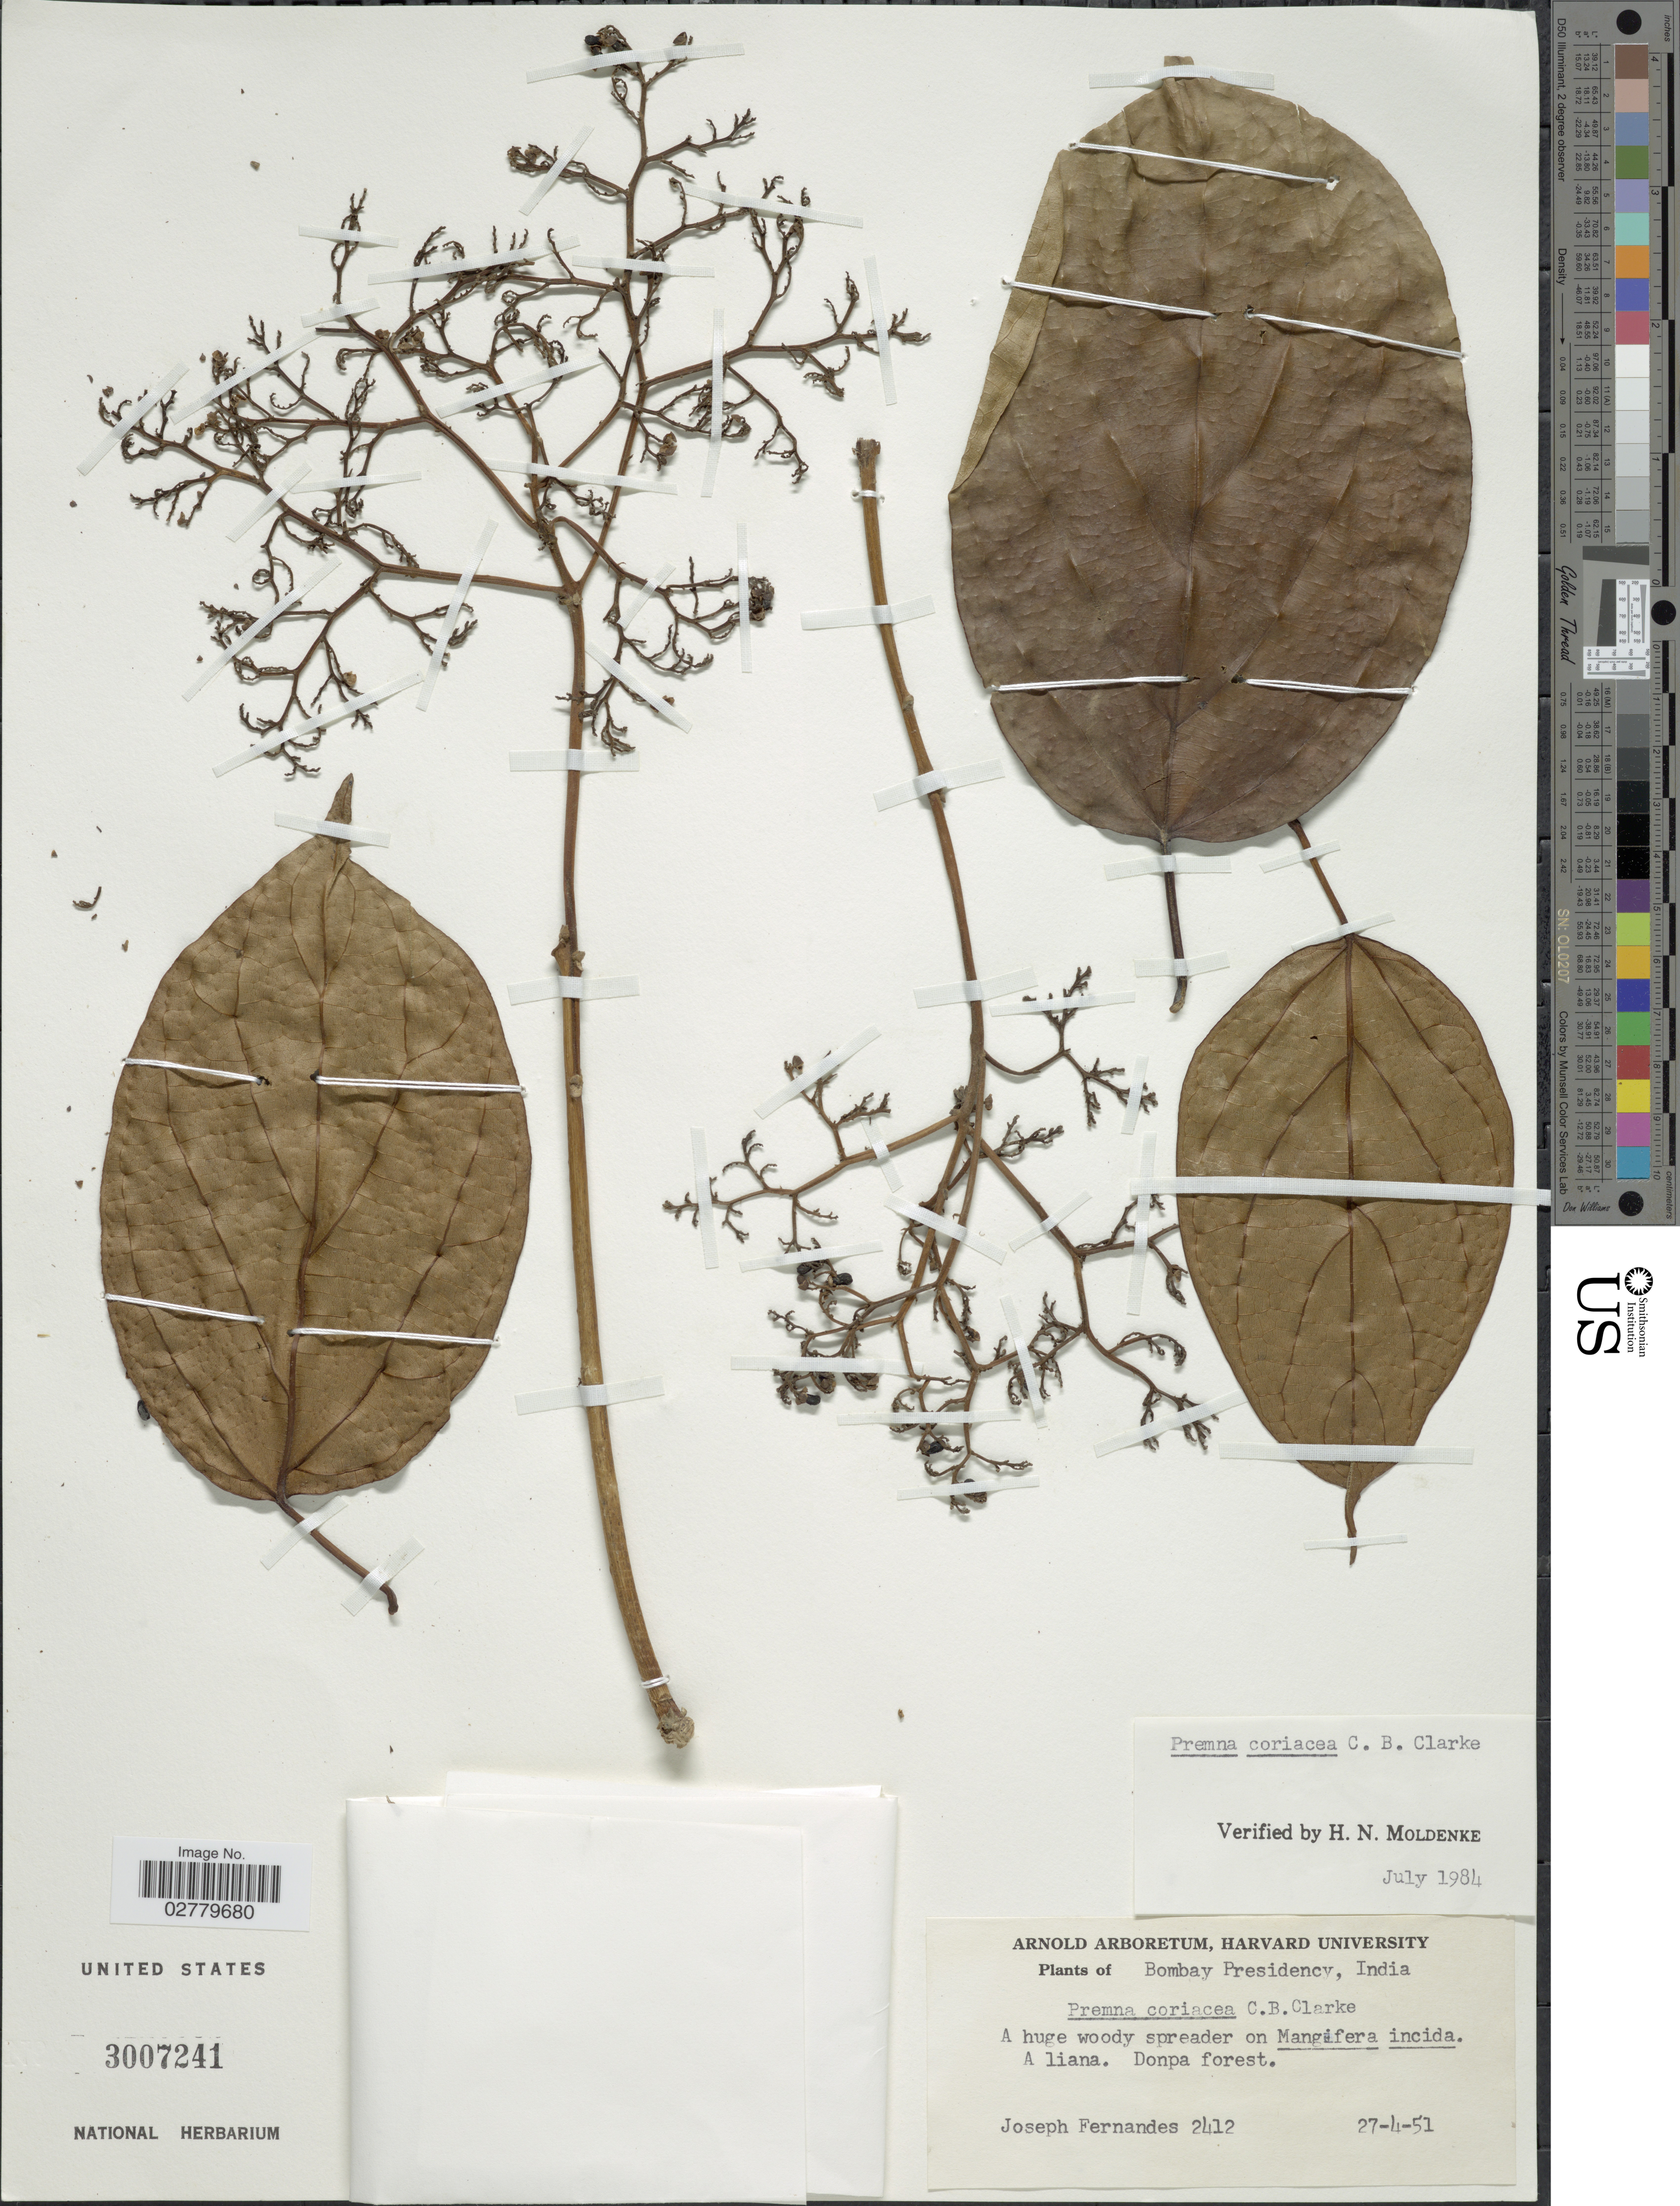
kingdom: Plantae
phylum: Tracheophyta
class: Magnoliopsida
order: Lamiales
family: Lamiaceae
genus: Premna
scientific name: Premna coriacea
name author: C.B. Clarke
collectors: J. Fernandes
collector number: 2412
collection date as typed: Transcribed d/m/y: 27/4/51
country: India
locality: Bombay Presidency. Donpa forest.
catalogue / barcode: US 3007241